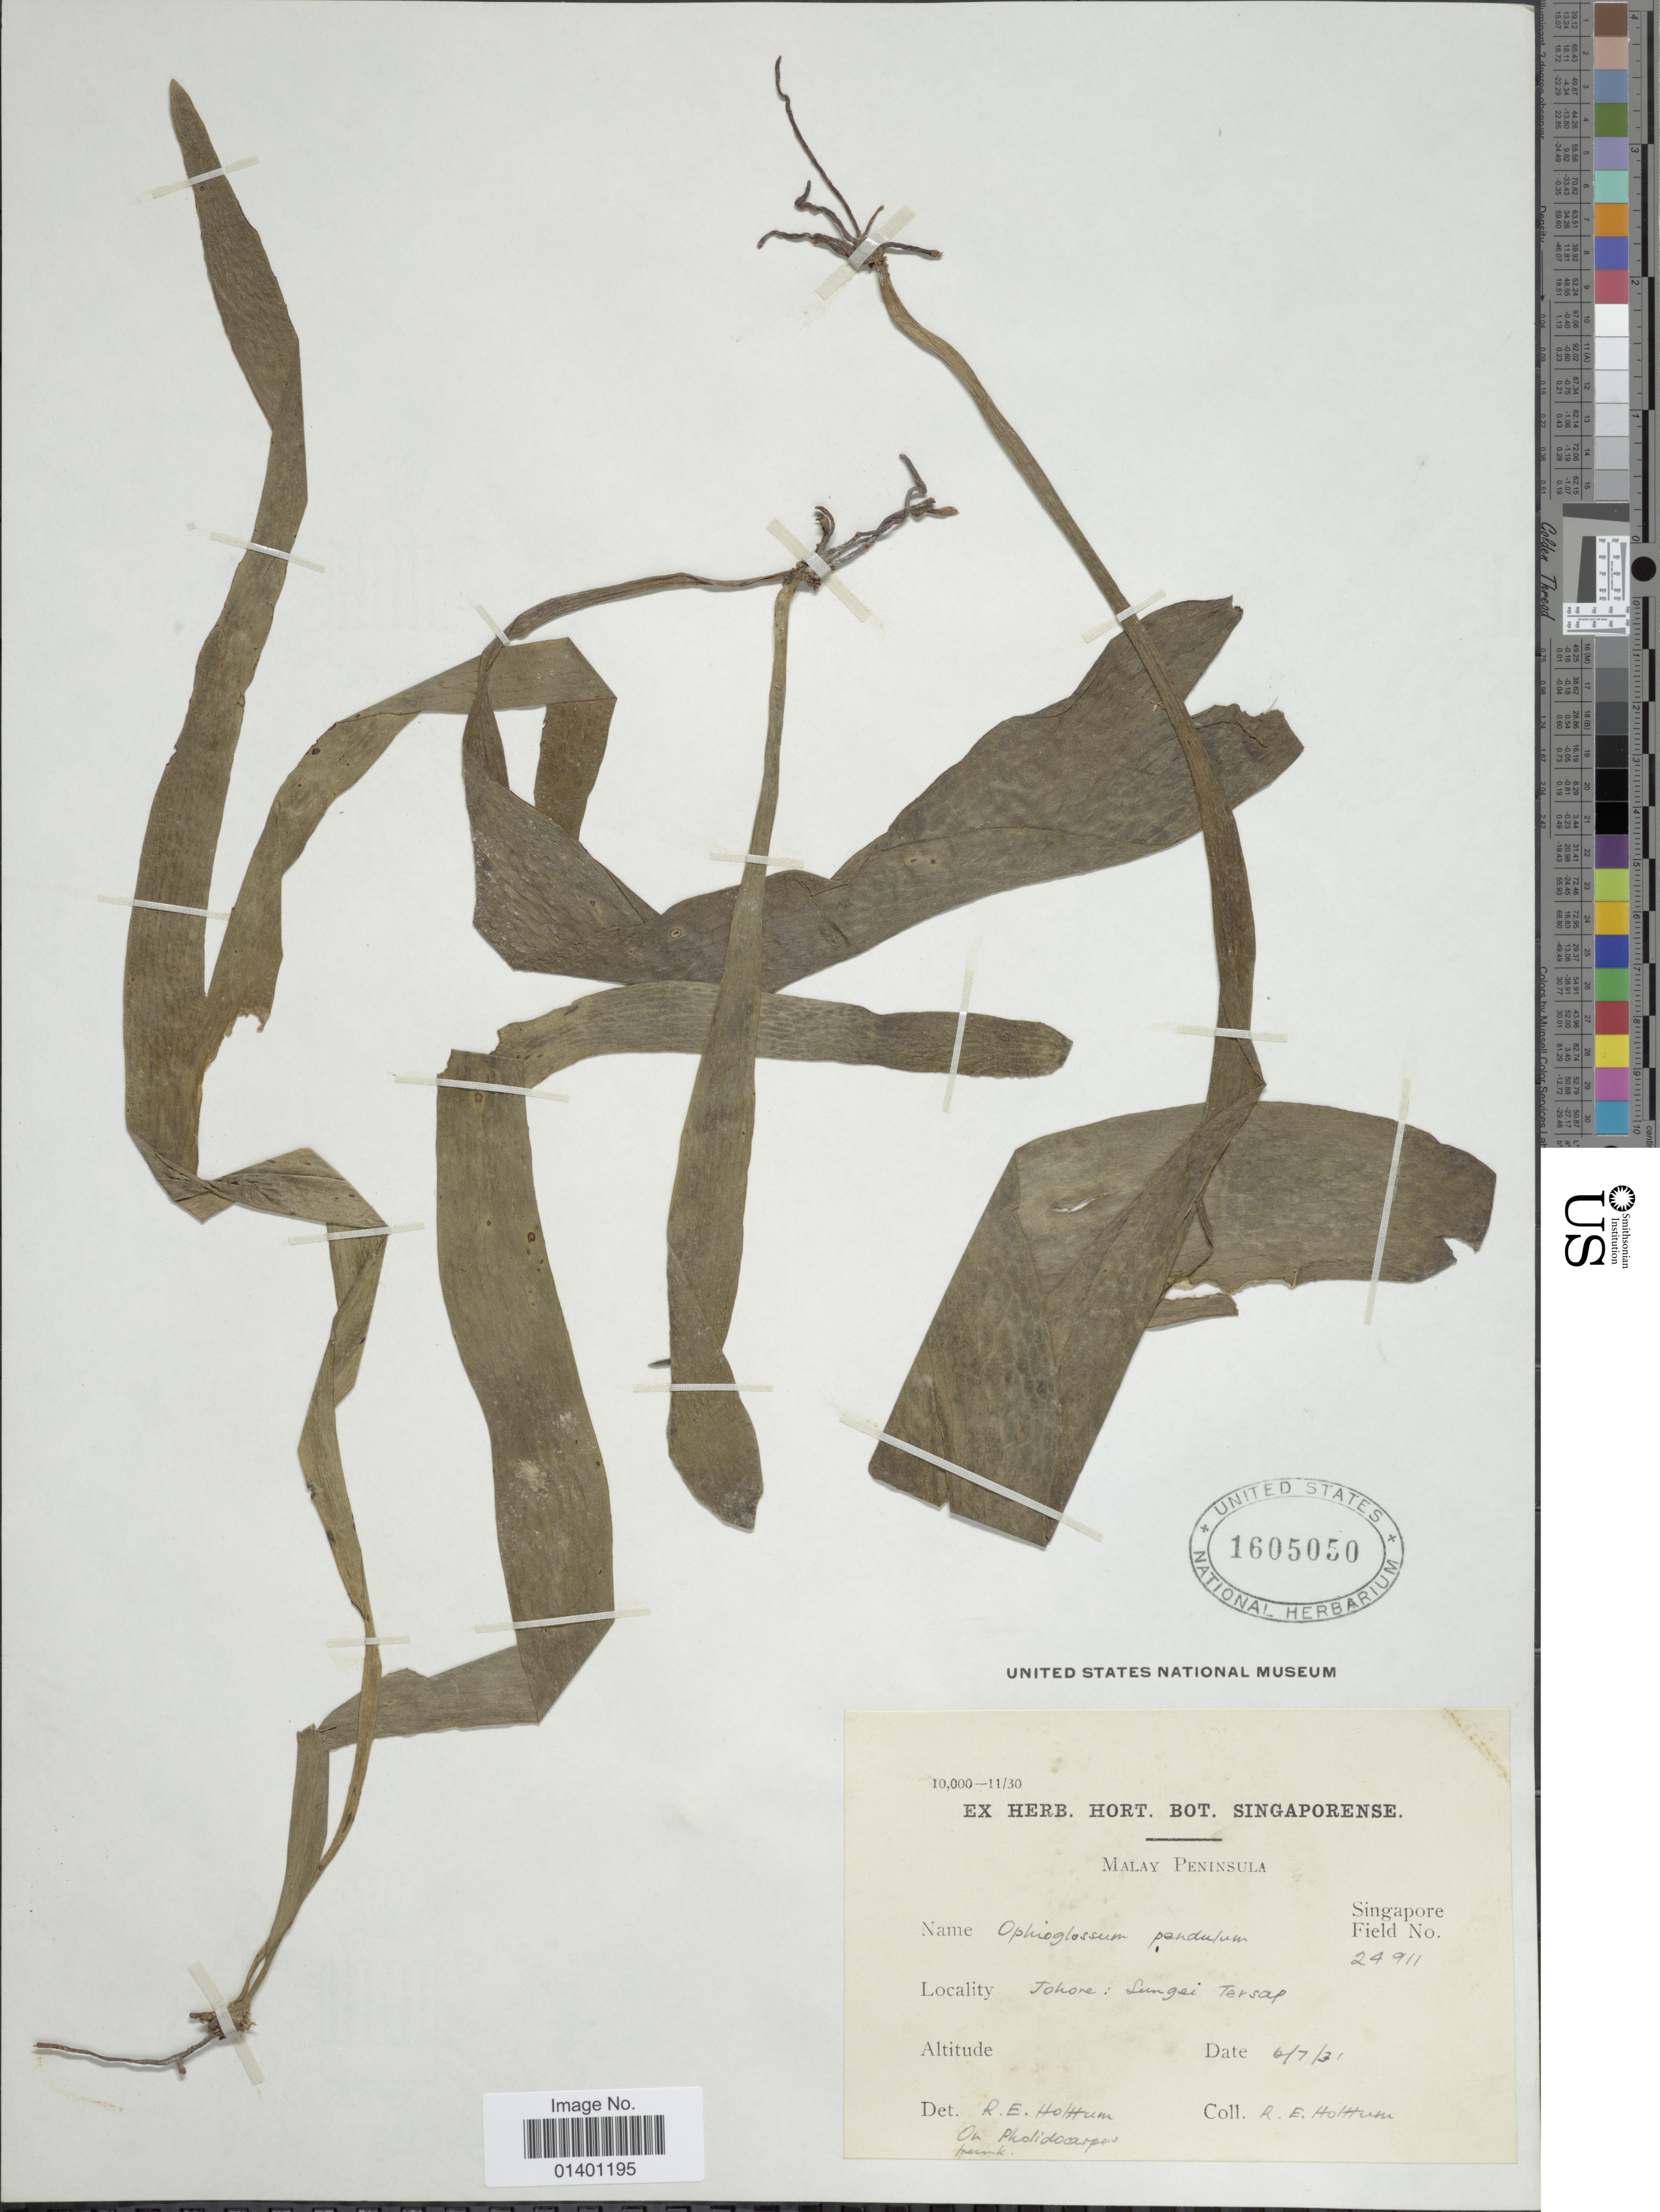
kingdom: Plantae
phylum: Tracheophyta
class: Polypodiopsida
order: Ophioglossales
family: Ophioglossaceae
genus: Ophioglossum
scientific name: Ophioglossum pendulum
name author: L.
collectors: R. E. Holttum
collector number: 24911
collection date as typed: Transcribed d/m/y: 6/7/31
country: Malaysia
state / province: Johor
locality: Malay Peninsula, Johore: Sungei Tersap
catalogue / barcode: US 1605050